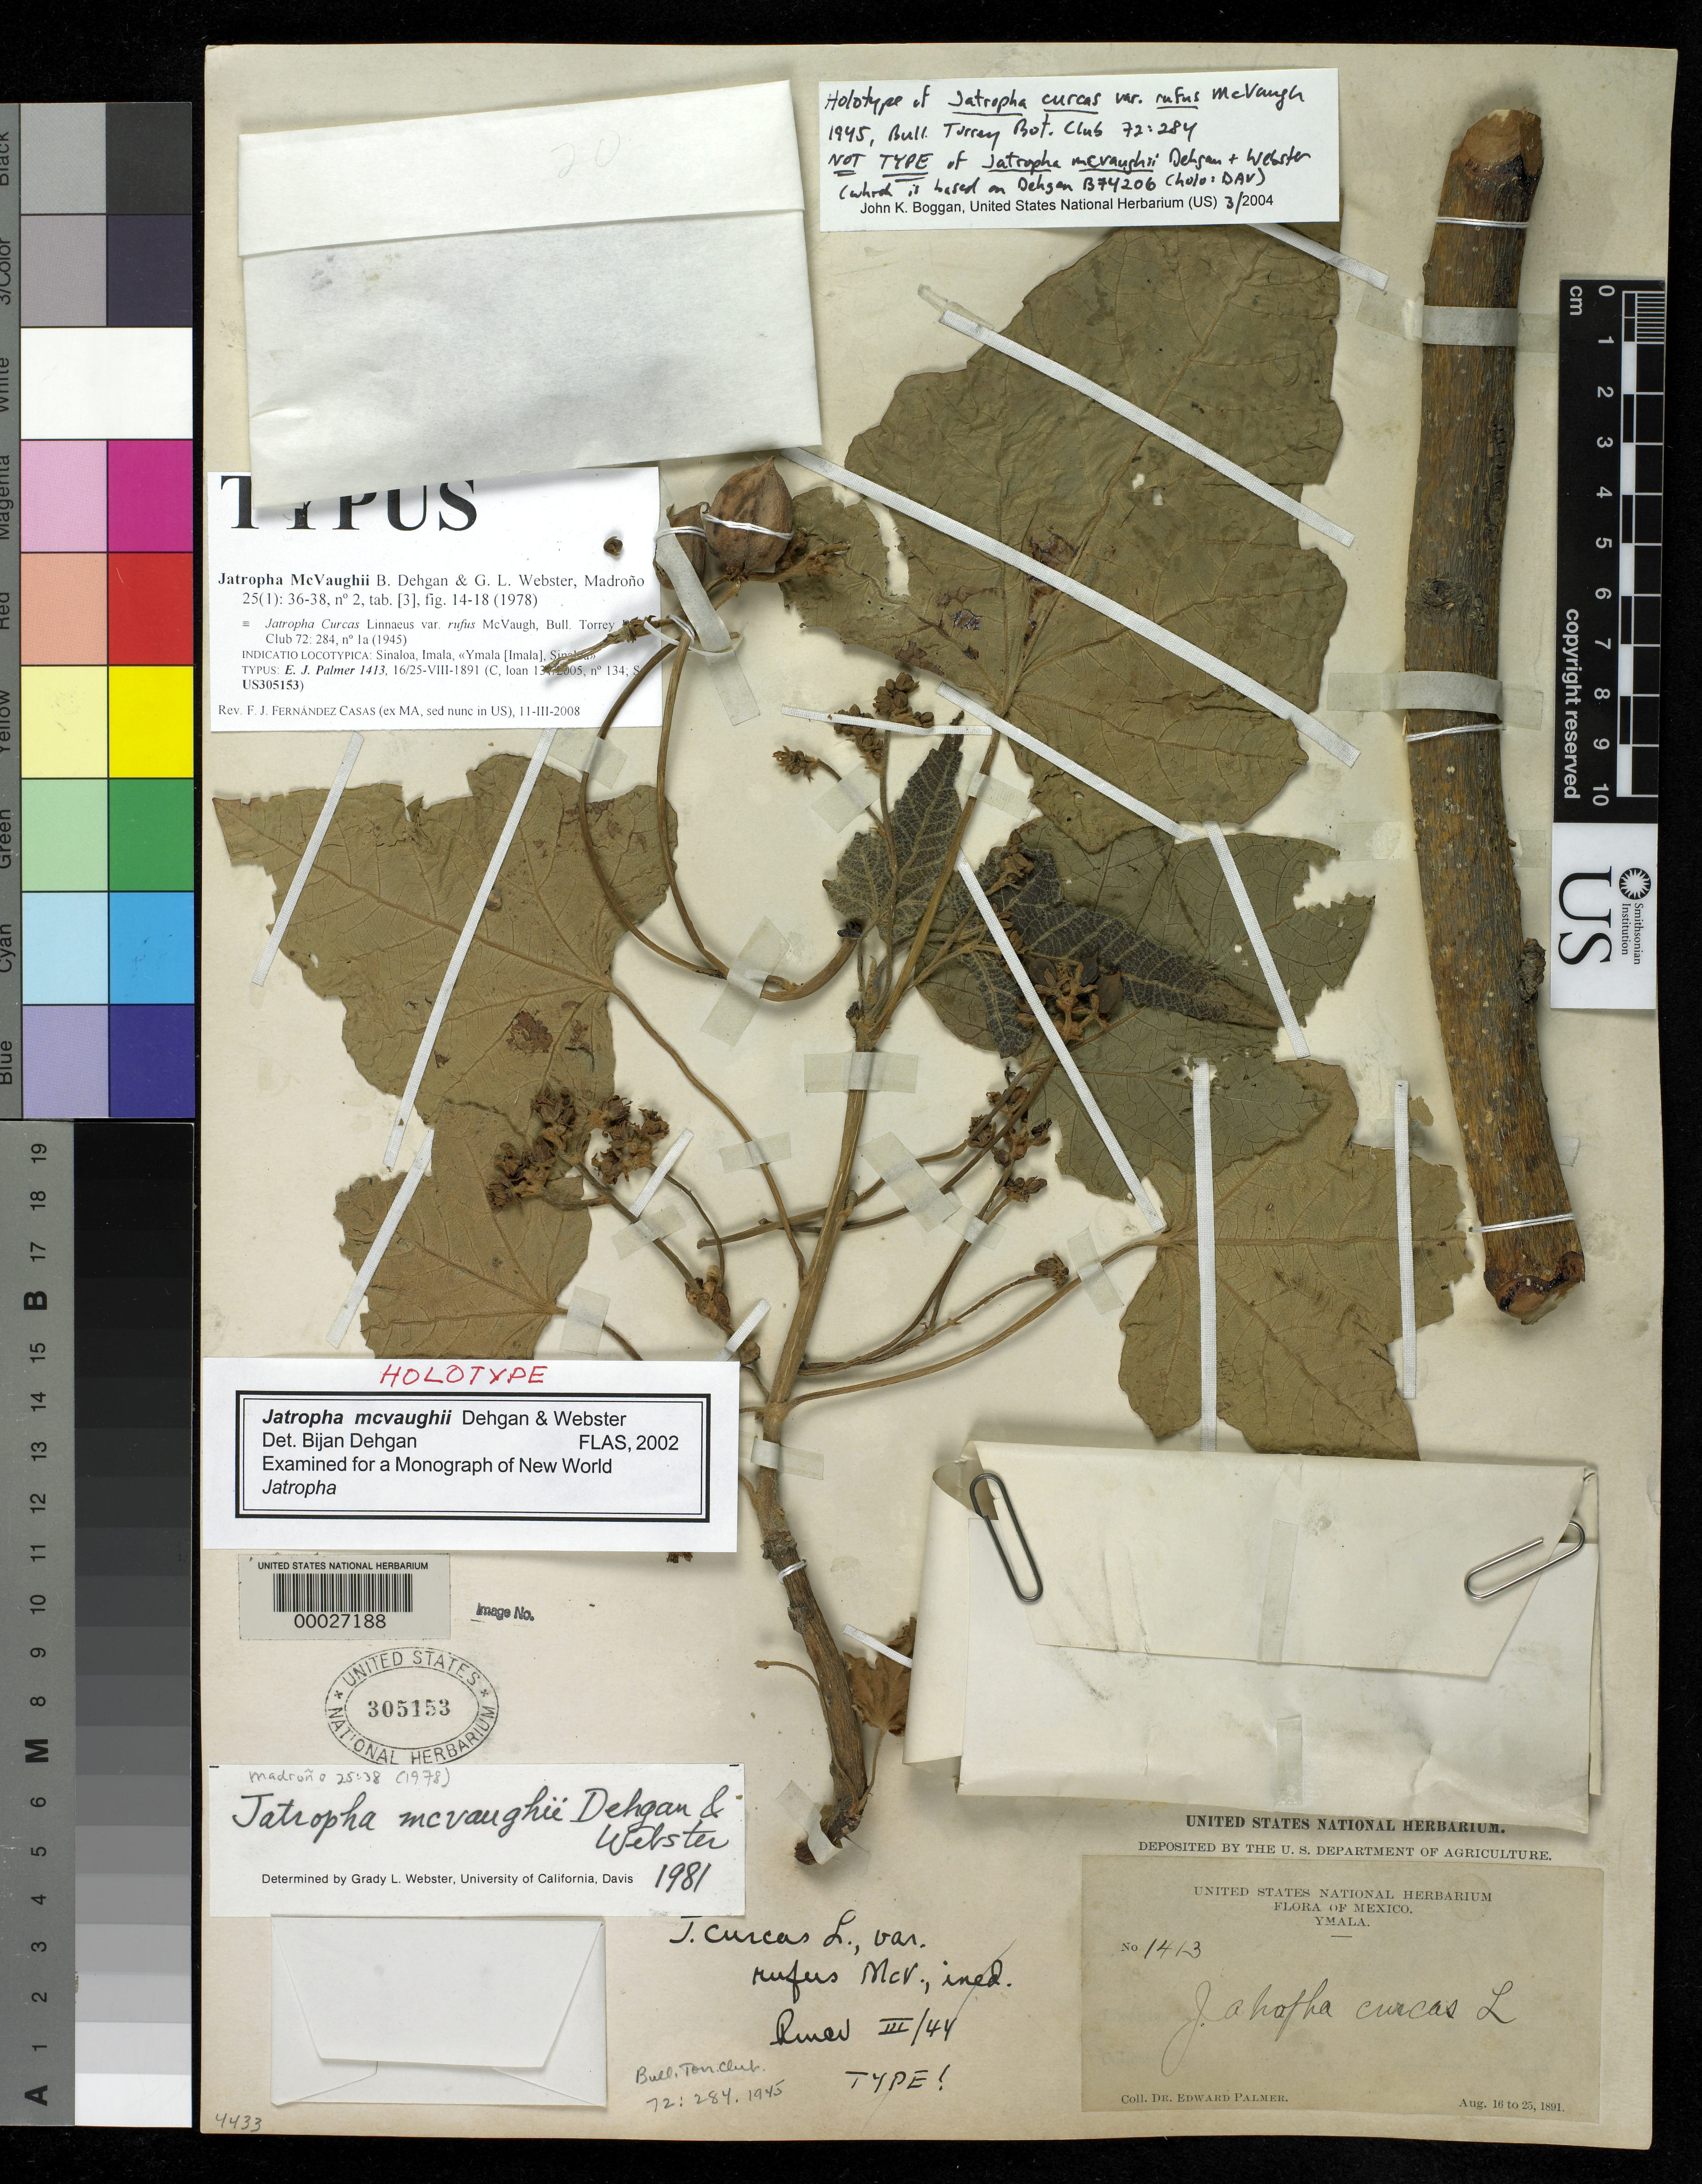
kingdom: Plantae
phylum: Tracheophyta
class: Magnoliopsida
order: Malpighiales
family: Euphorbiaceae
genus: Jatropha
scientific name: Jatropha curcas var. rufa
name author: McVaugh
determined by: Dehgan, B.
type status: Holotype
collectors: E. Palmer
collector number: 1413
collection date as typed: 16 Aug 1891 to 25 Aug 1891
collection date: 1891-08-16/1891-08-25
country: Mexico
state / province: Sinaloa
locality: Ymala [Imala].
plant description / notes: Ambiguously annotated in unknown hand as "HOLOTYPE" on annotation label of Jatropha mcvaughii Dehgan & Webster by Dehgan (2002), but this is not type material of that name (which is typified by Dehgan B74206, holotype DAV).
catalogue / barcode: US 305153